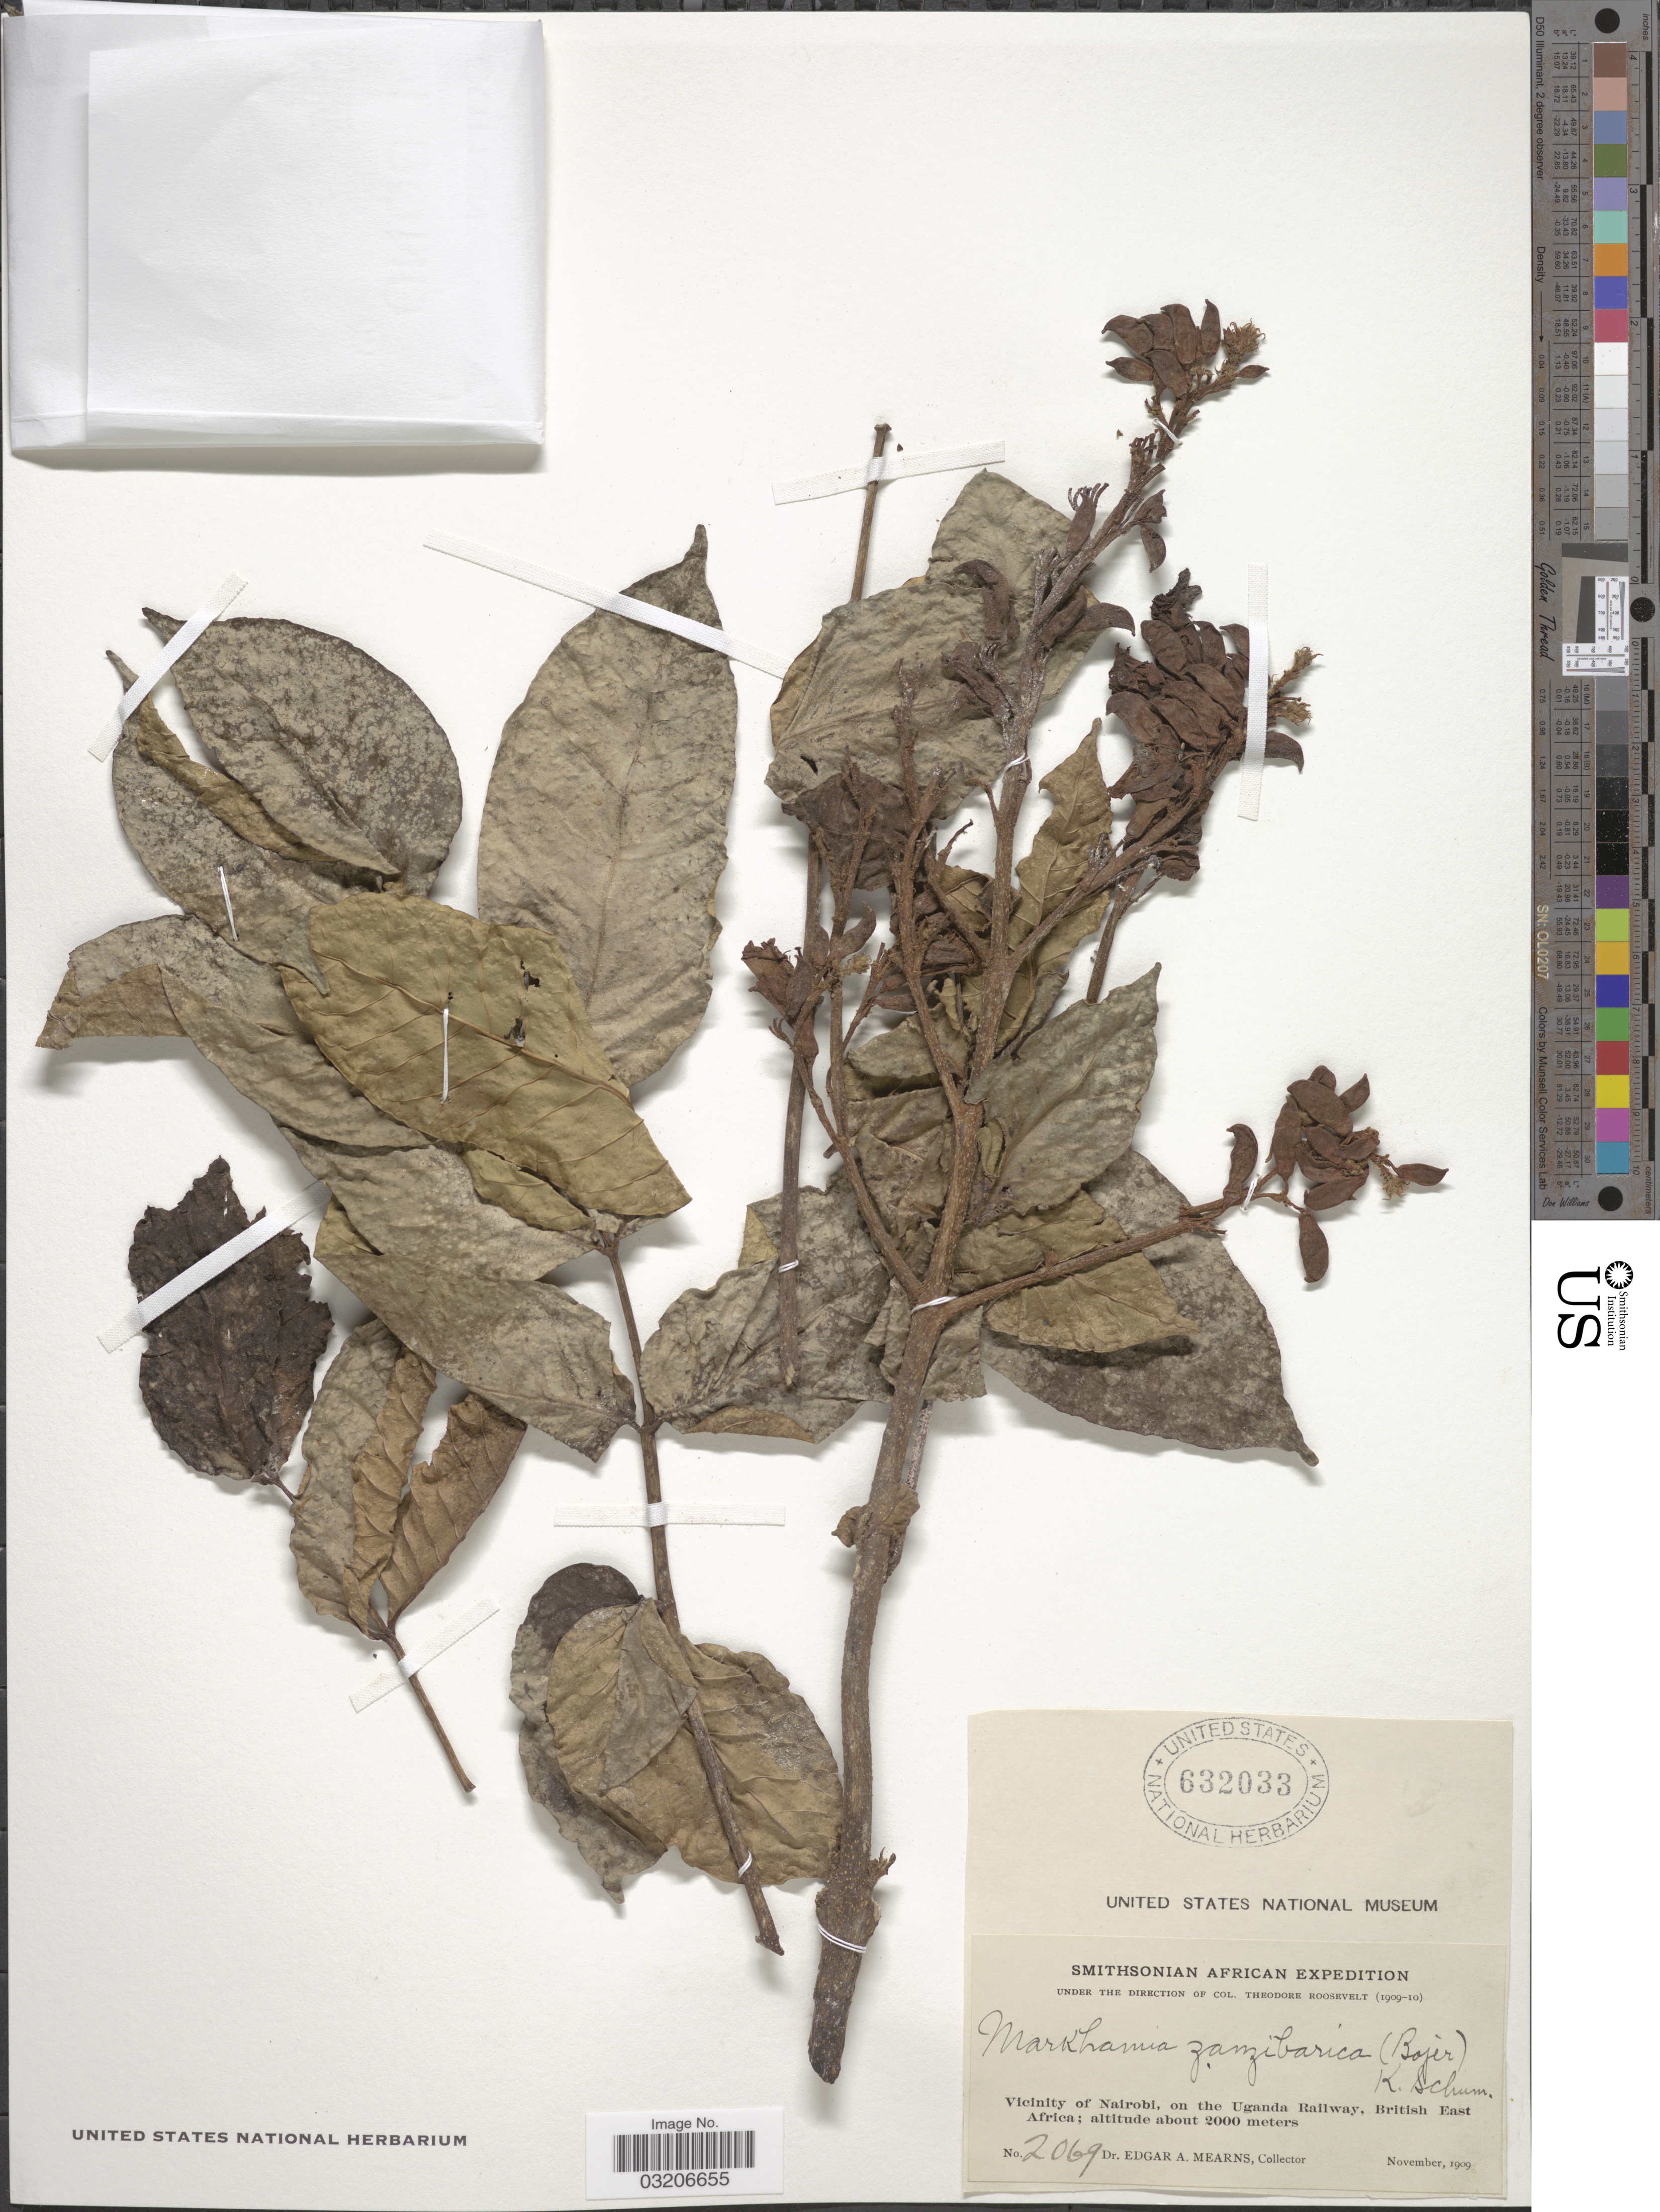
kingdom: Plantae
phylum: Tracheophyta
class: Magnoliopsida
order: Lamiales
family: Bignoniaceae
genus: Markhamia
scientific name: Markhamia zanzibarica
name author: (Bojer ex DC.) K. Schum.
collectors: E. A. Mearns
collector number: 2069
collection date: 1909-11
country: Kenya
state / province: Nairobi Area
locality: Vicinity of Nairobi, on the Uganda Railway, British East Africa.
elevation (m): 2000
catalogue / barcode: US 632033